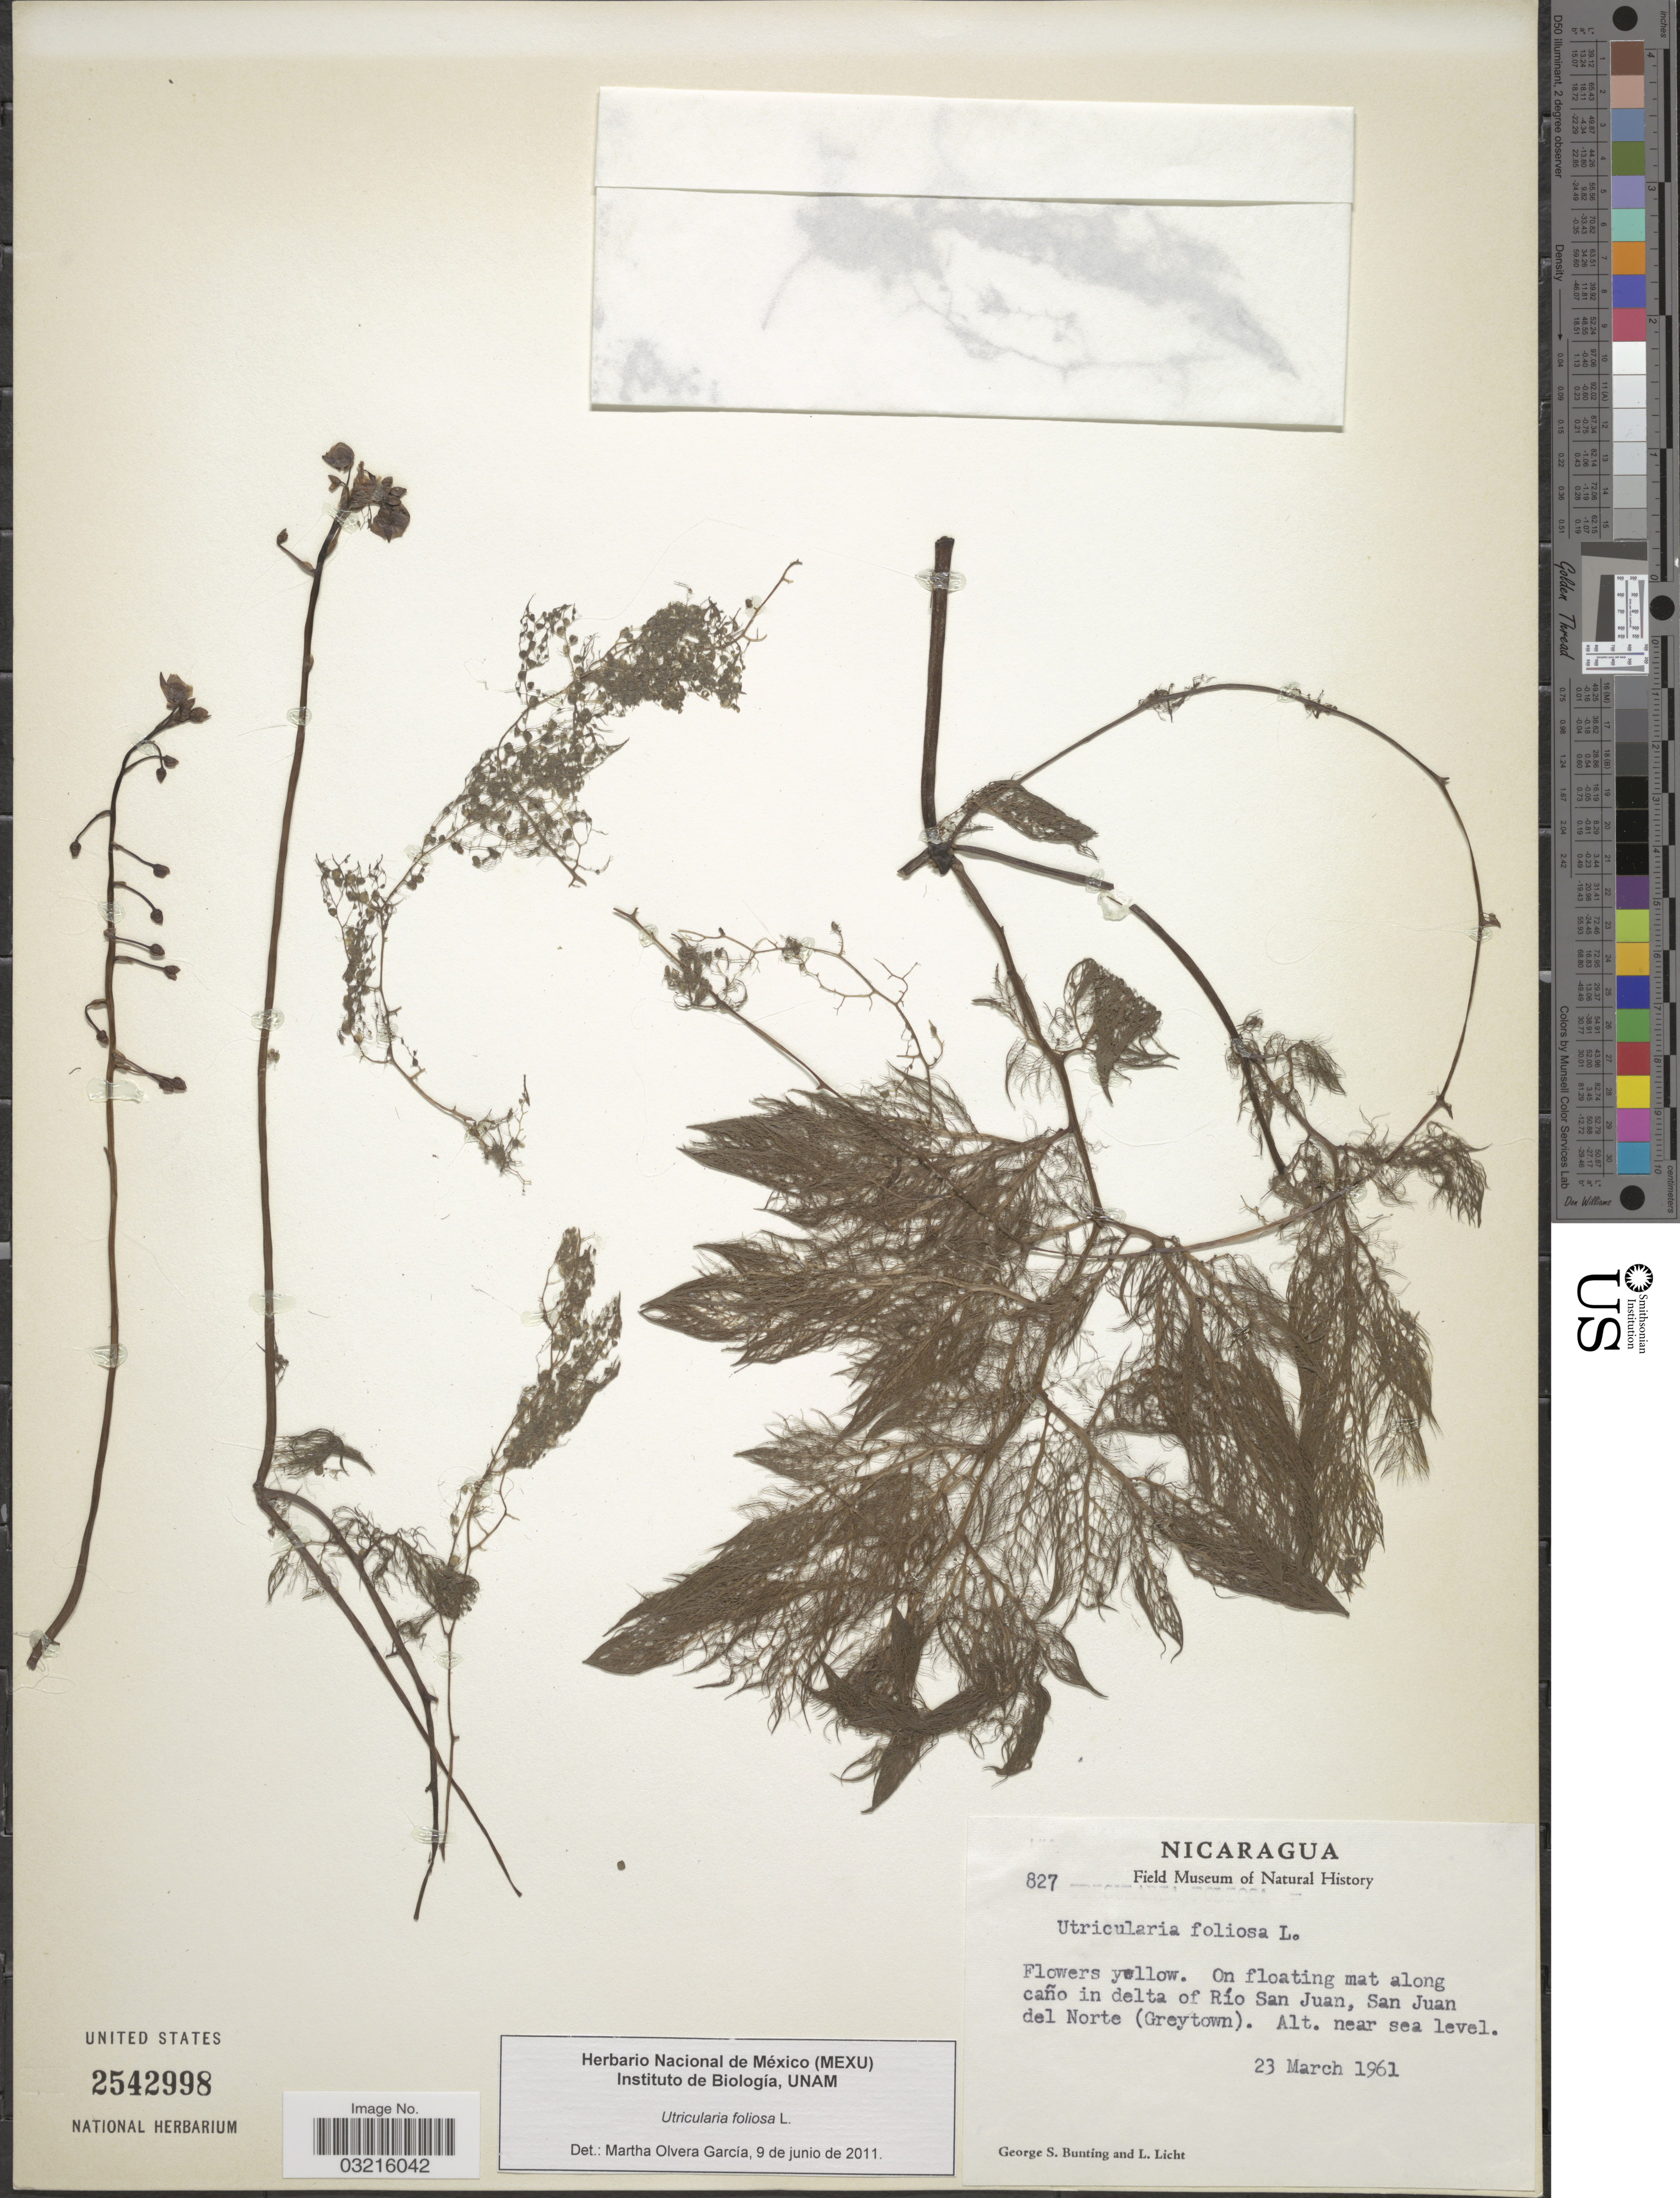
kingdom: Plantae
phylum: Tracheophyta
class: Magnoliopsida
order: Lamiales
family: Lentibulariaceae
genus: Utricularia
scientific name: Utricularia foliosa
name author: L.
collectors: G. S. Bunting & L. Licht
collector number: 827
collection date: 1961-03-23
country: Nicaragua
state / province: Rio San Juan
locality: On floating mat along caño in delta of Río San Juan, San Juan del Norte (Greytown).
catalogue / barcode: US 2542998